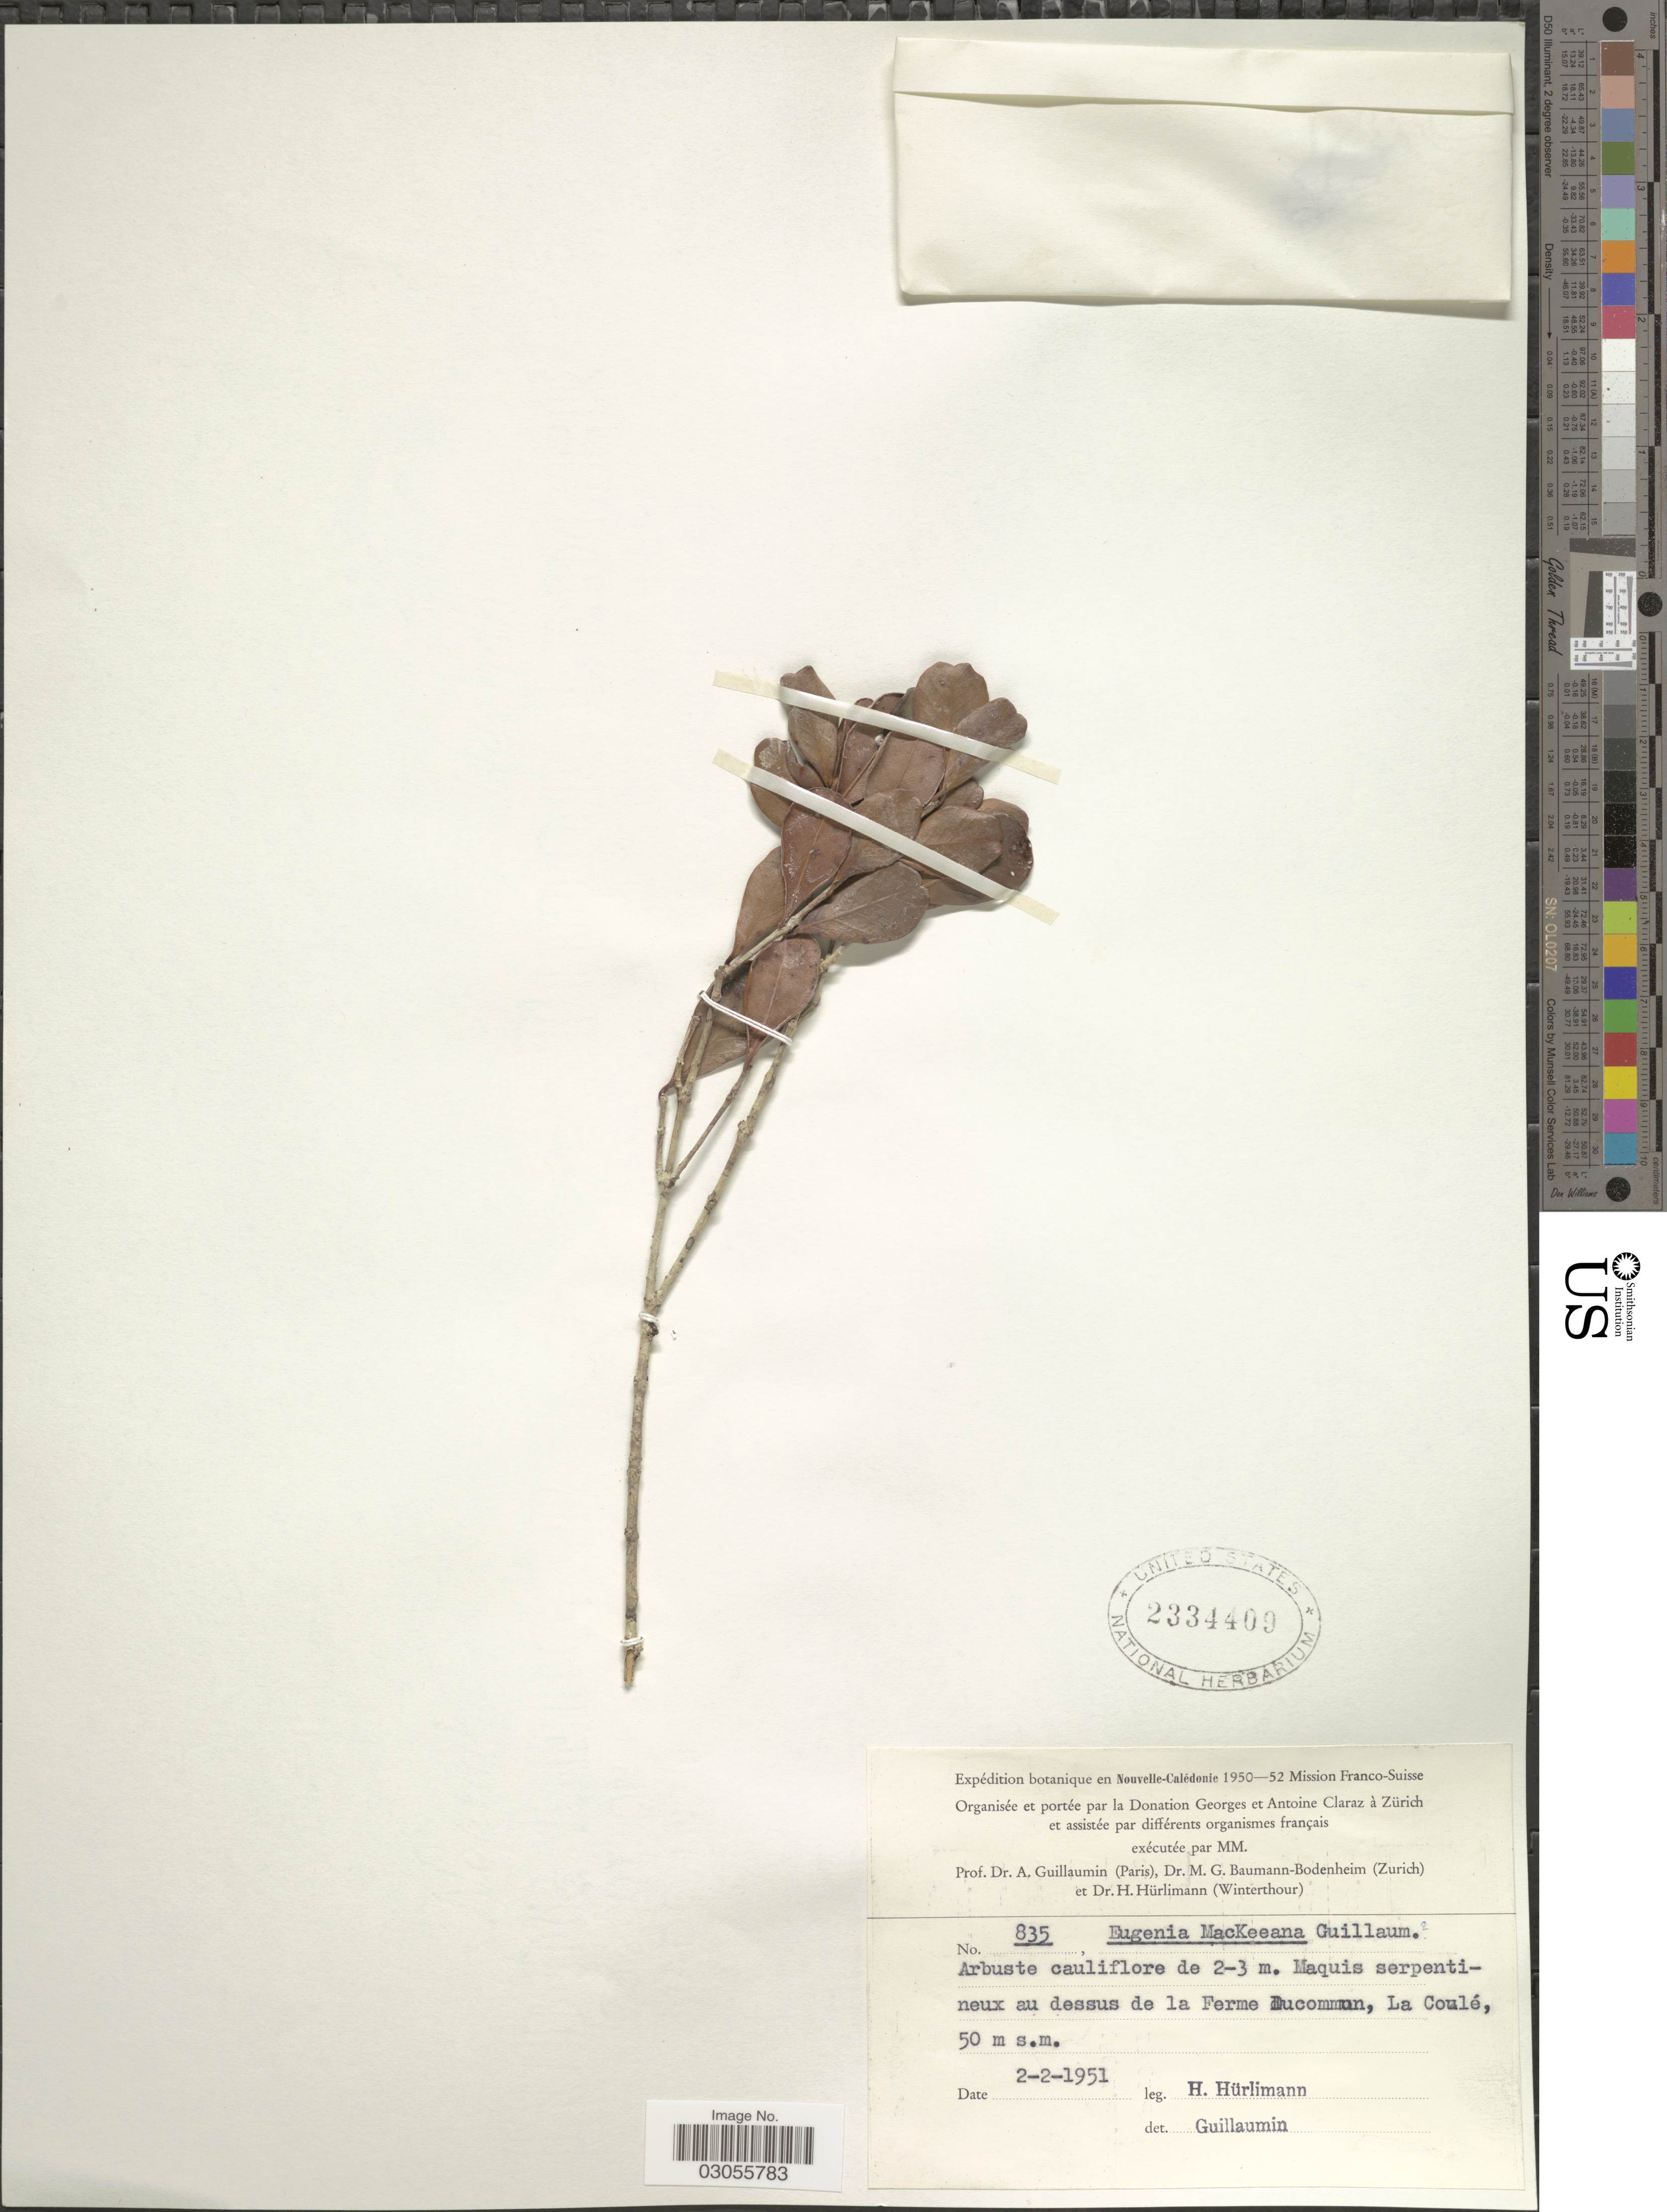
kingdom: Plantae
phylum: Tracheophyta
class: Magnoliopsida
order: Myrtales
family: Myrtaceae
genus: Eugenia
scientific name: Eugenia mackeeana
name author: Guillaumin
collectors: H. Hürlimann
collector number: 835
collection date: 1951-02-02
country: New Caledonia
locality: En Nouvelle-Calédonie. Maquis serpentineux au dessus de la Ferme Ducommun, La Coulé.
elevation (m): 50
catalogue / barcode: US 2334409